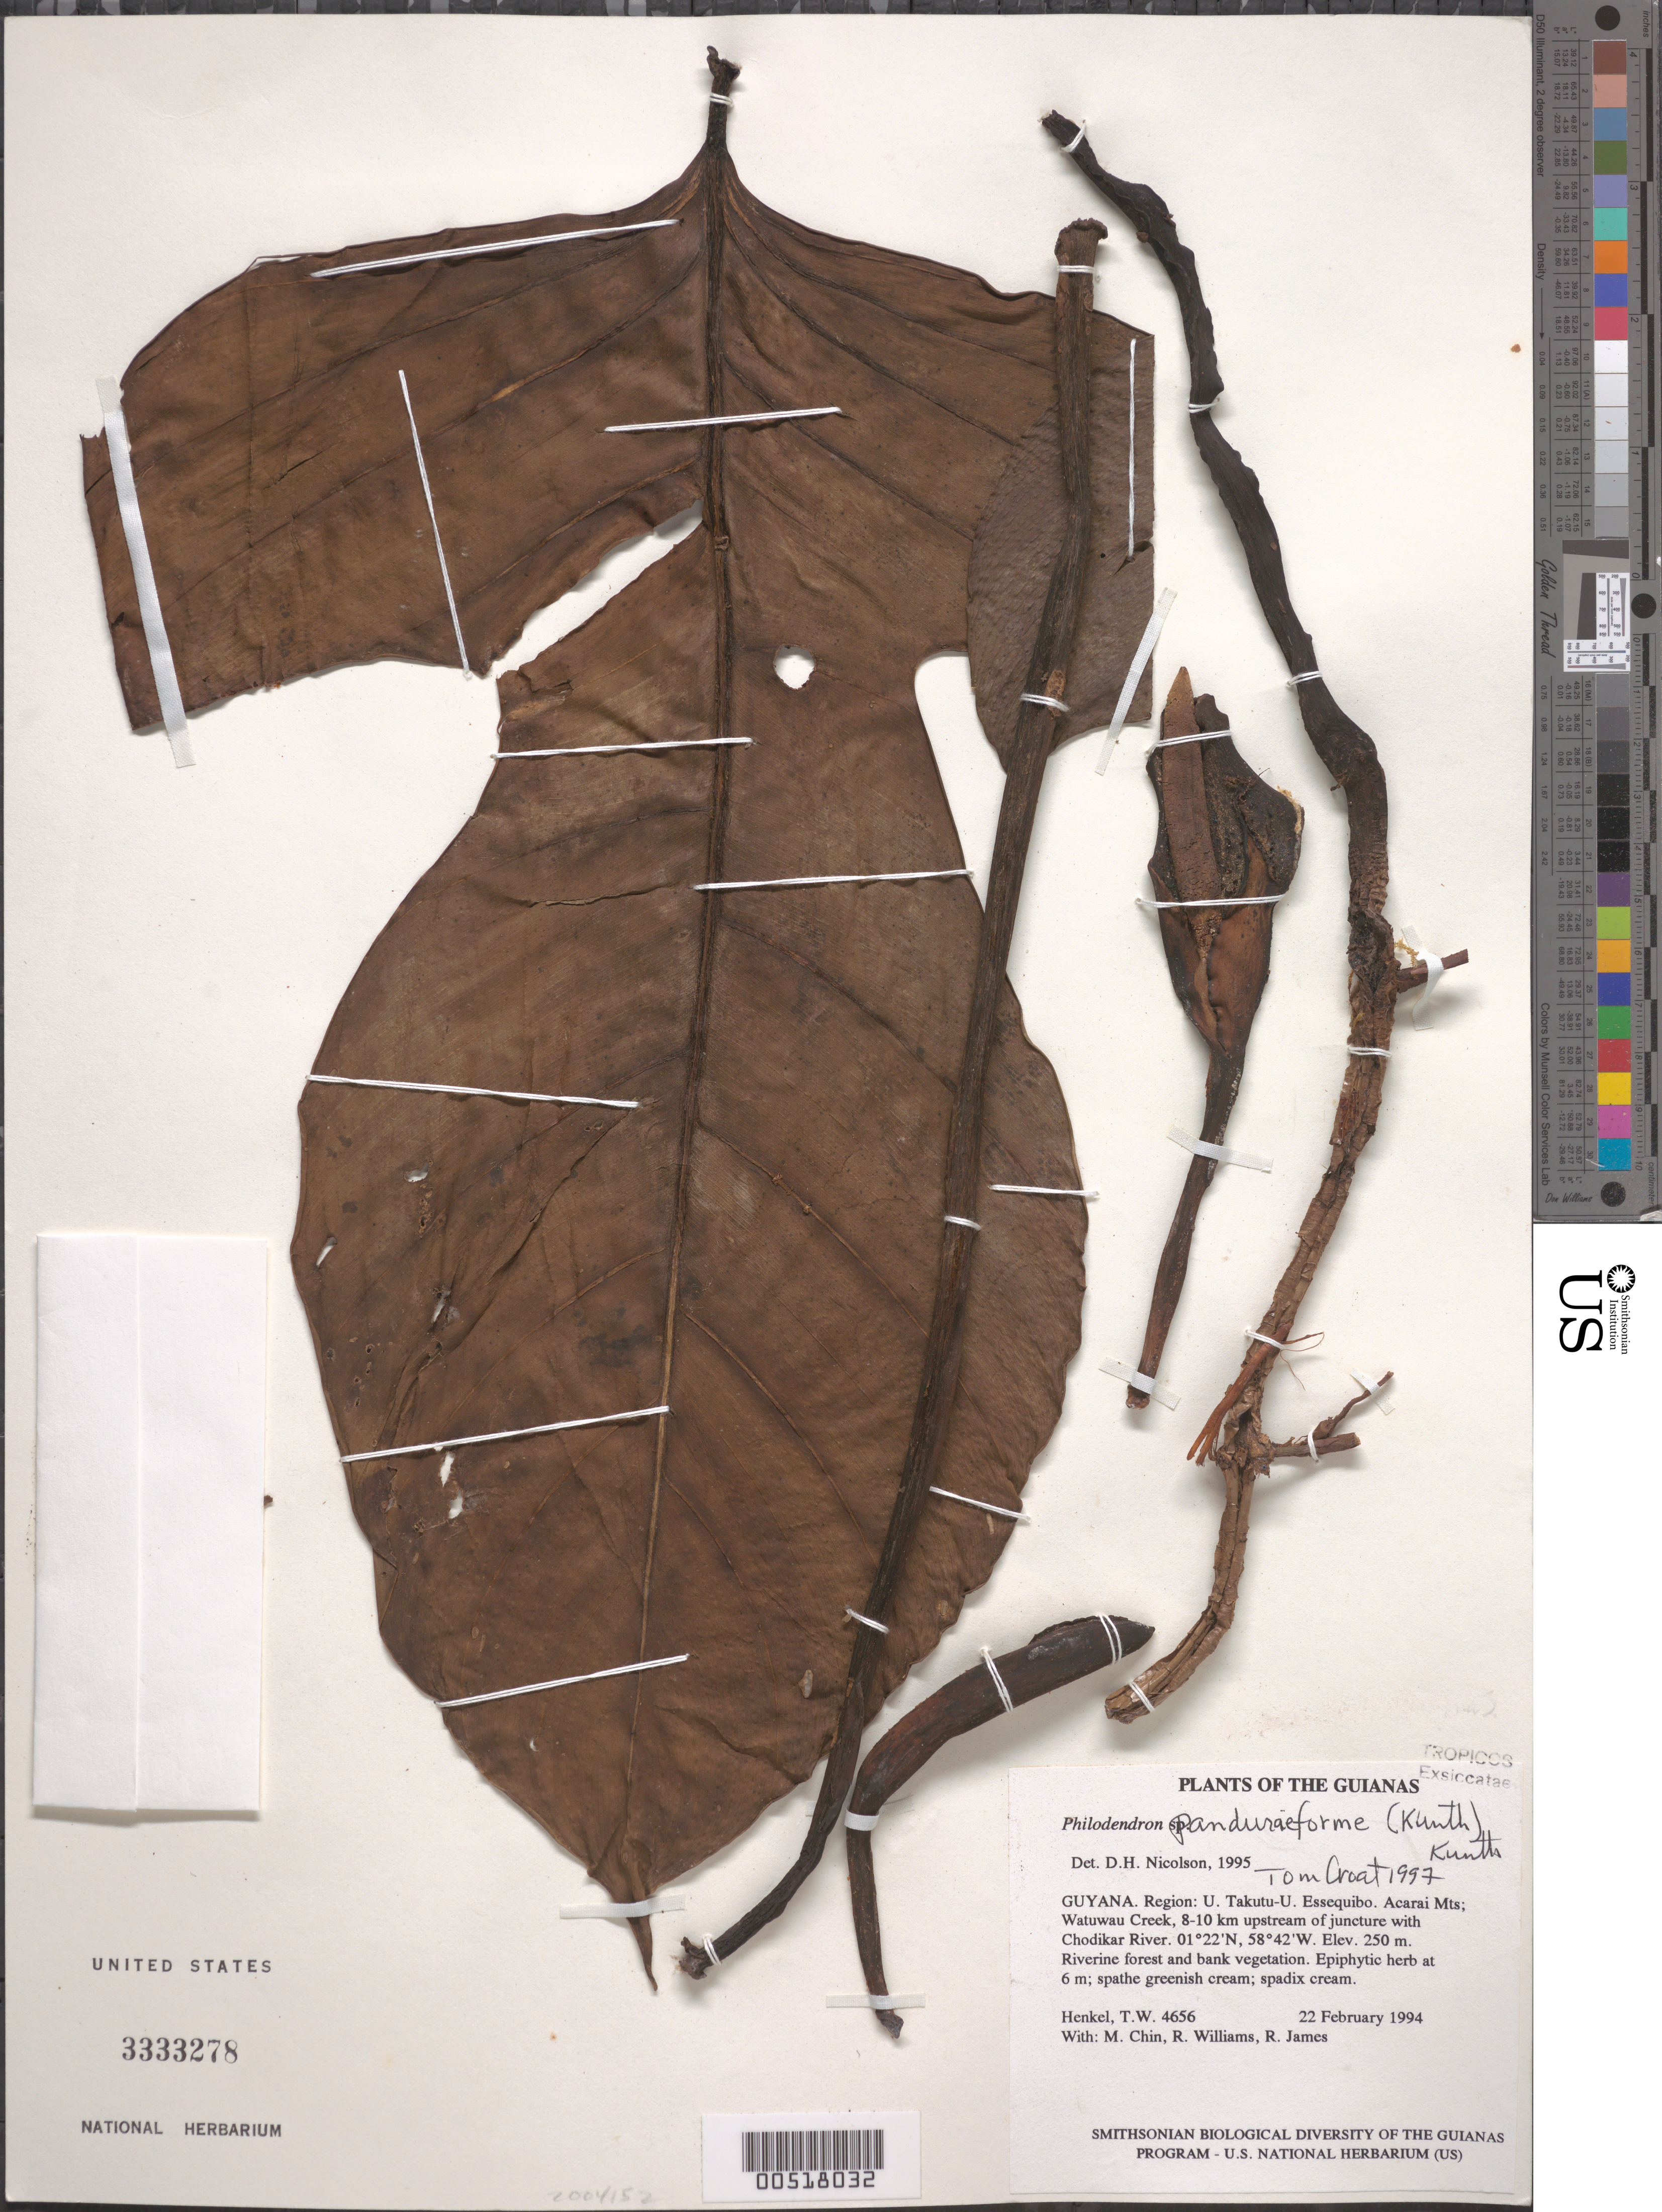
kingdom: Plantae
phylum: Tracheophyta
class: Liliopsida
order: Alismatales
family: Araceae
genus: Philodendron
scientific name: Philodendron panduriforme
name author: (Kunth) Kunth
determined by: Croat, Thomas B., Missouri Botanical Garden (MO)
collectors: T. Henkel, M. Chin, R. Williams & R. James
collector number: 4656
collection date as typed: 22 February 1994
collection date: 1994-02-22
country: Guyana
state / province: U. Takutu-U. Essequibo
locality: Acarai Mts; Watuwau Creek, 8-10 km upstream of juncture with Chodikar River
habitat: Riverine forest and bank vegetation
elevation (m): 250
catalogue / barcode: US 3333278